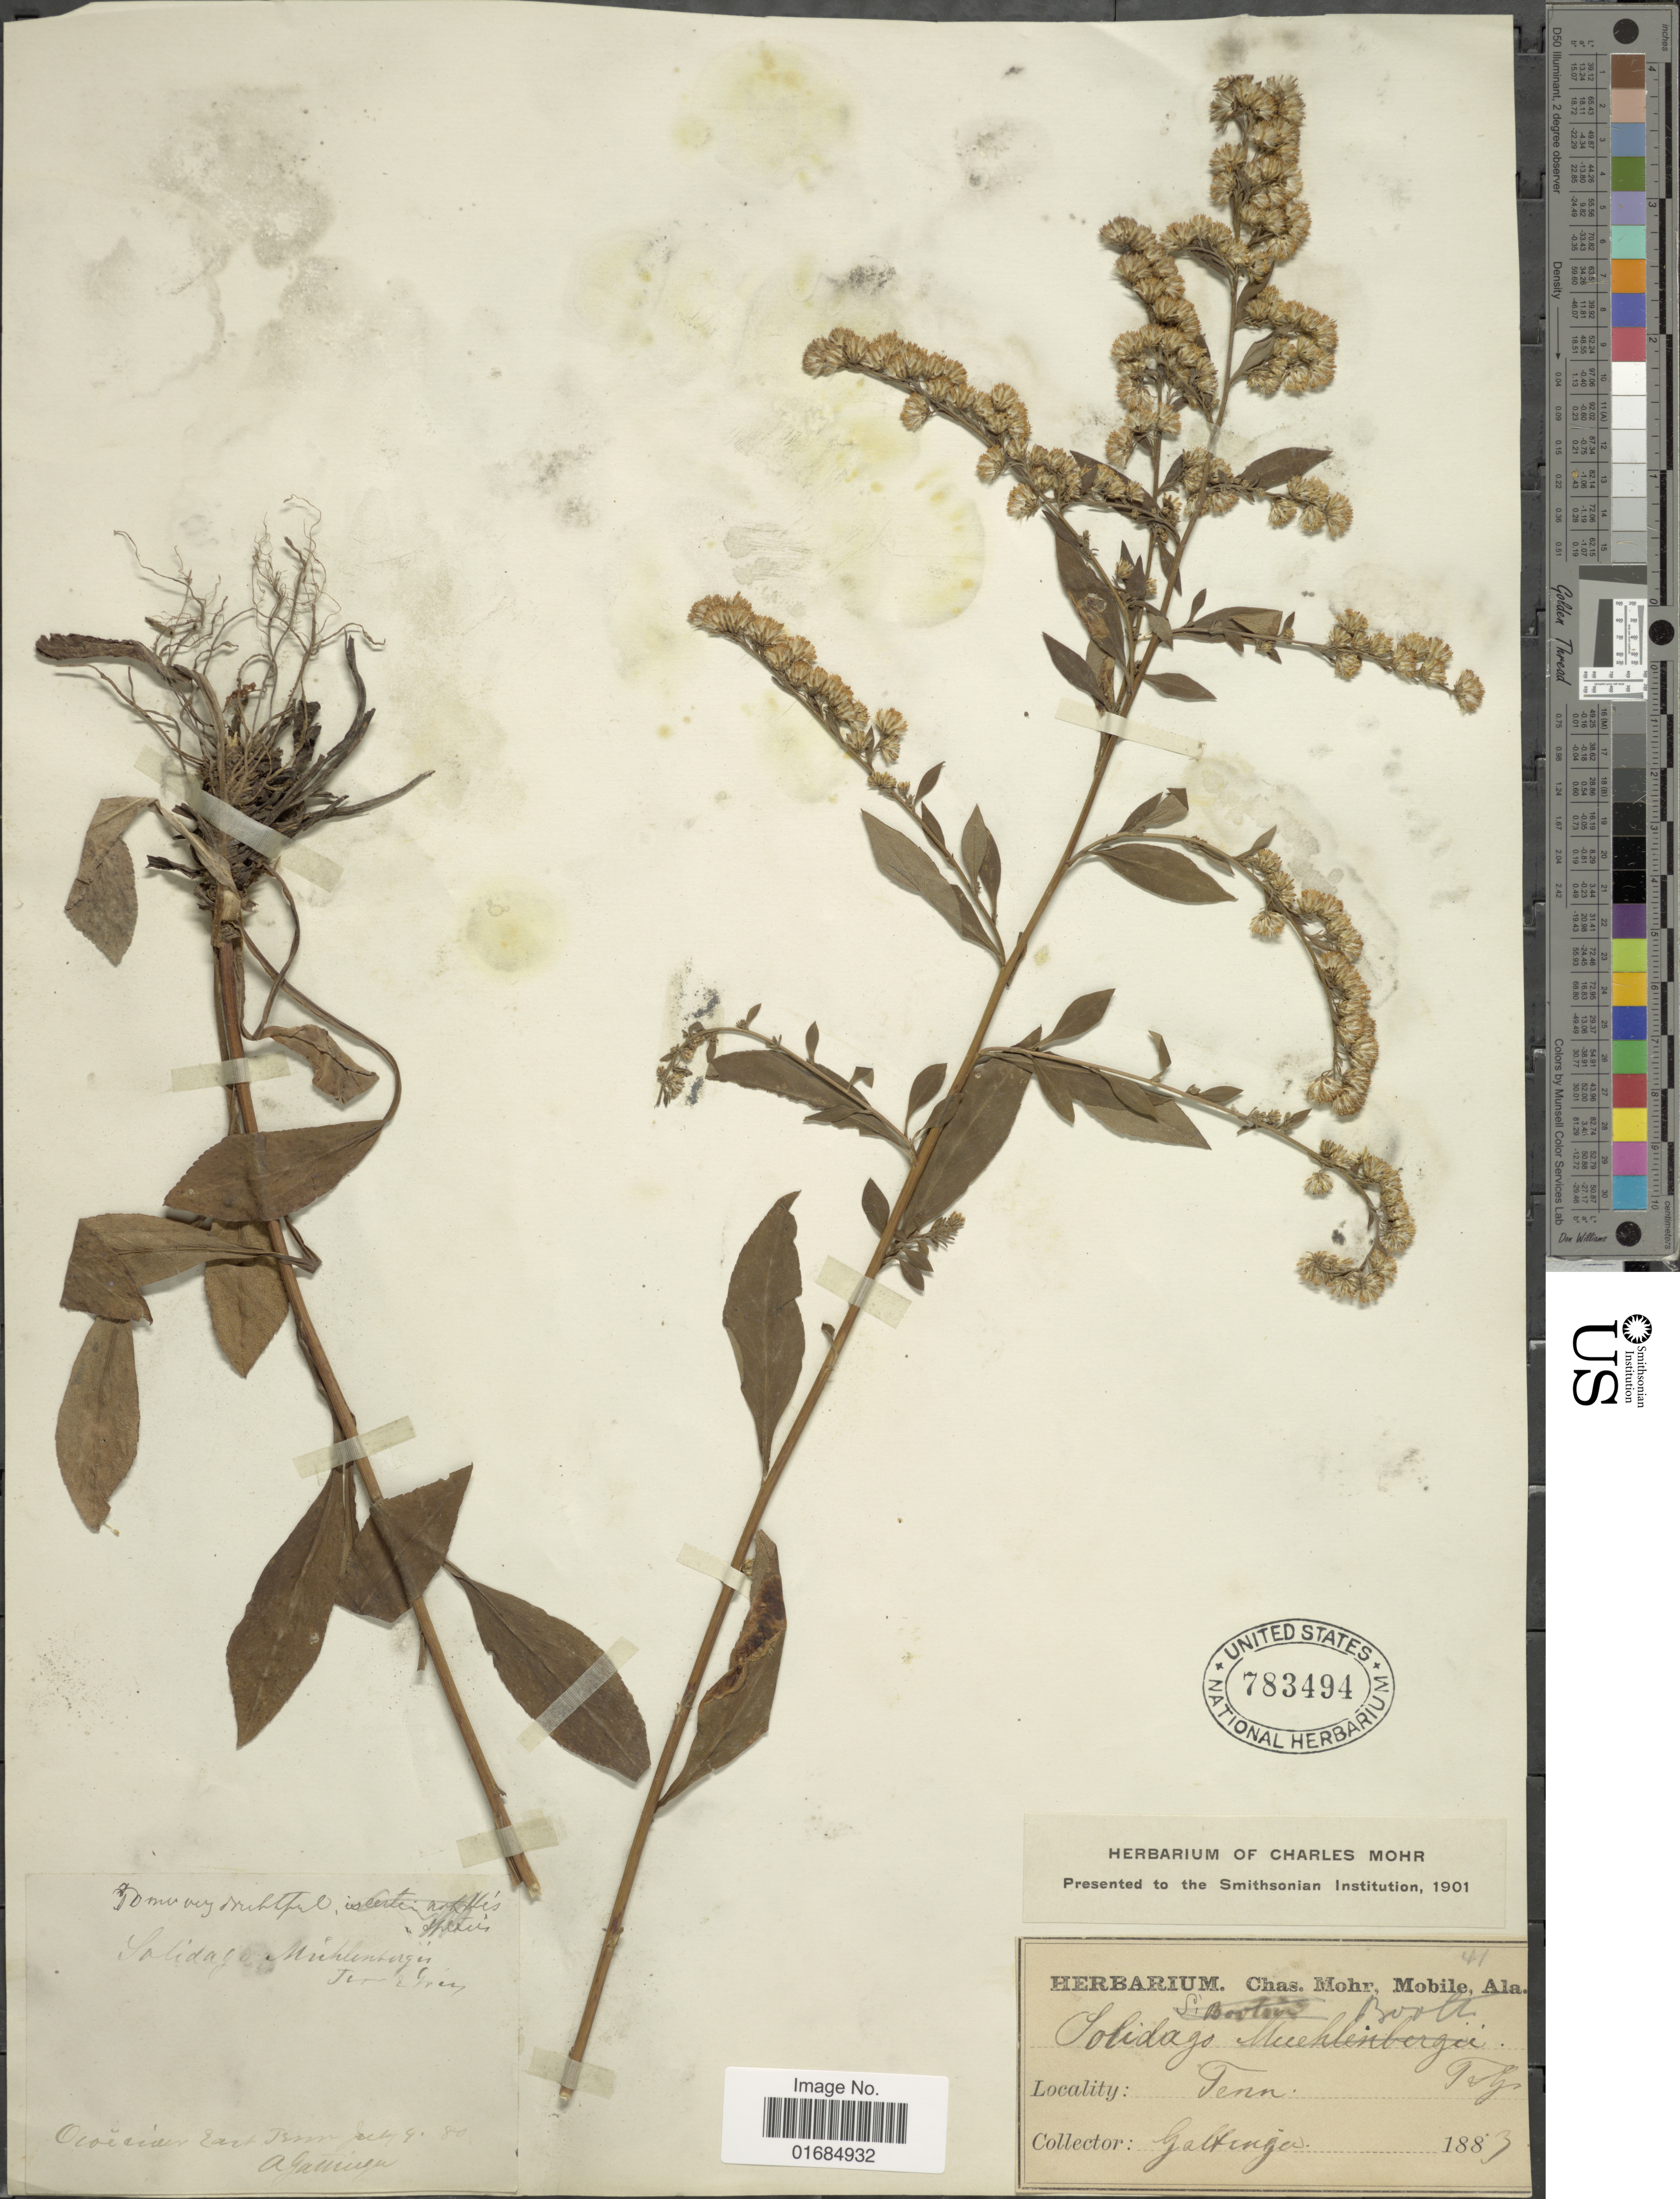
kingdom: Plantae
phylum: Tracheophyta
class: Magnoliopsida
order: Asterales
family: Asteraceae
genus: Solidago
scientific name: Solidago boottii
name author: Hook.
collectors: A. Gattinger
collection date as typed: Transcribed d/m/y: 4/7/80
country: United States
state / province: Tennessee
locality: Oleendien, East Tenn.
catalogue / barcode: US 783494